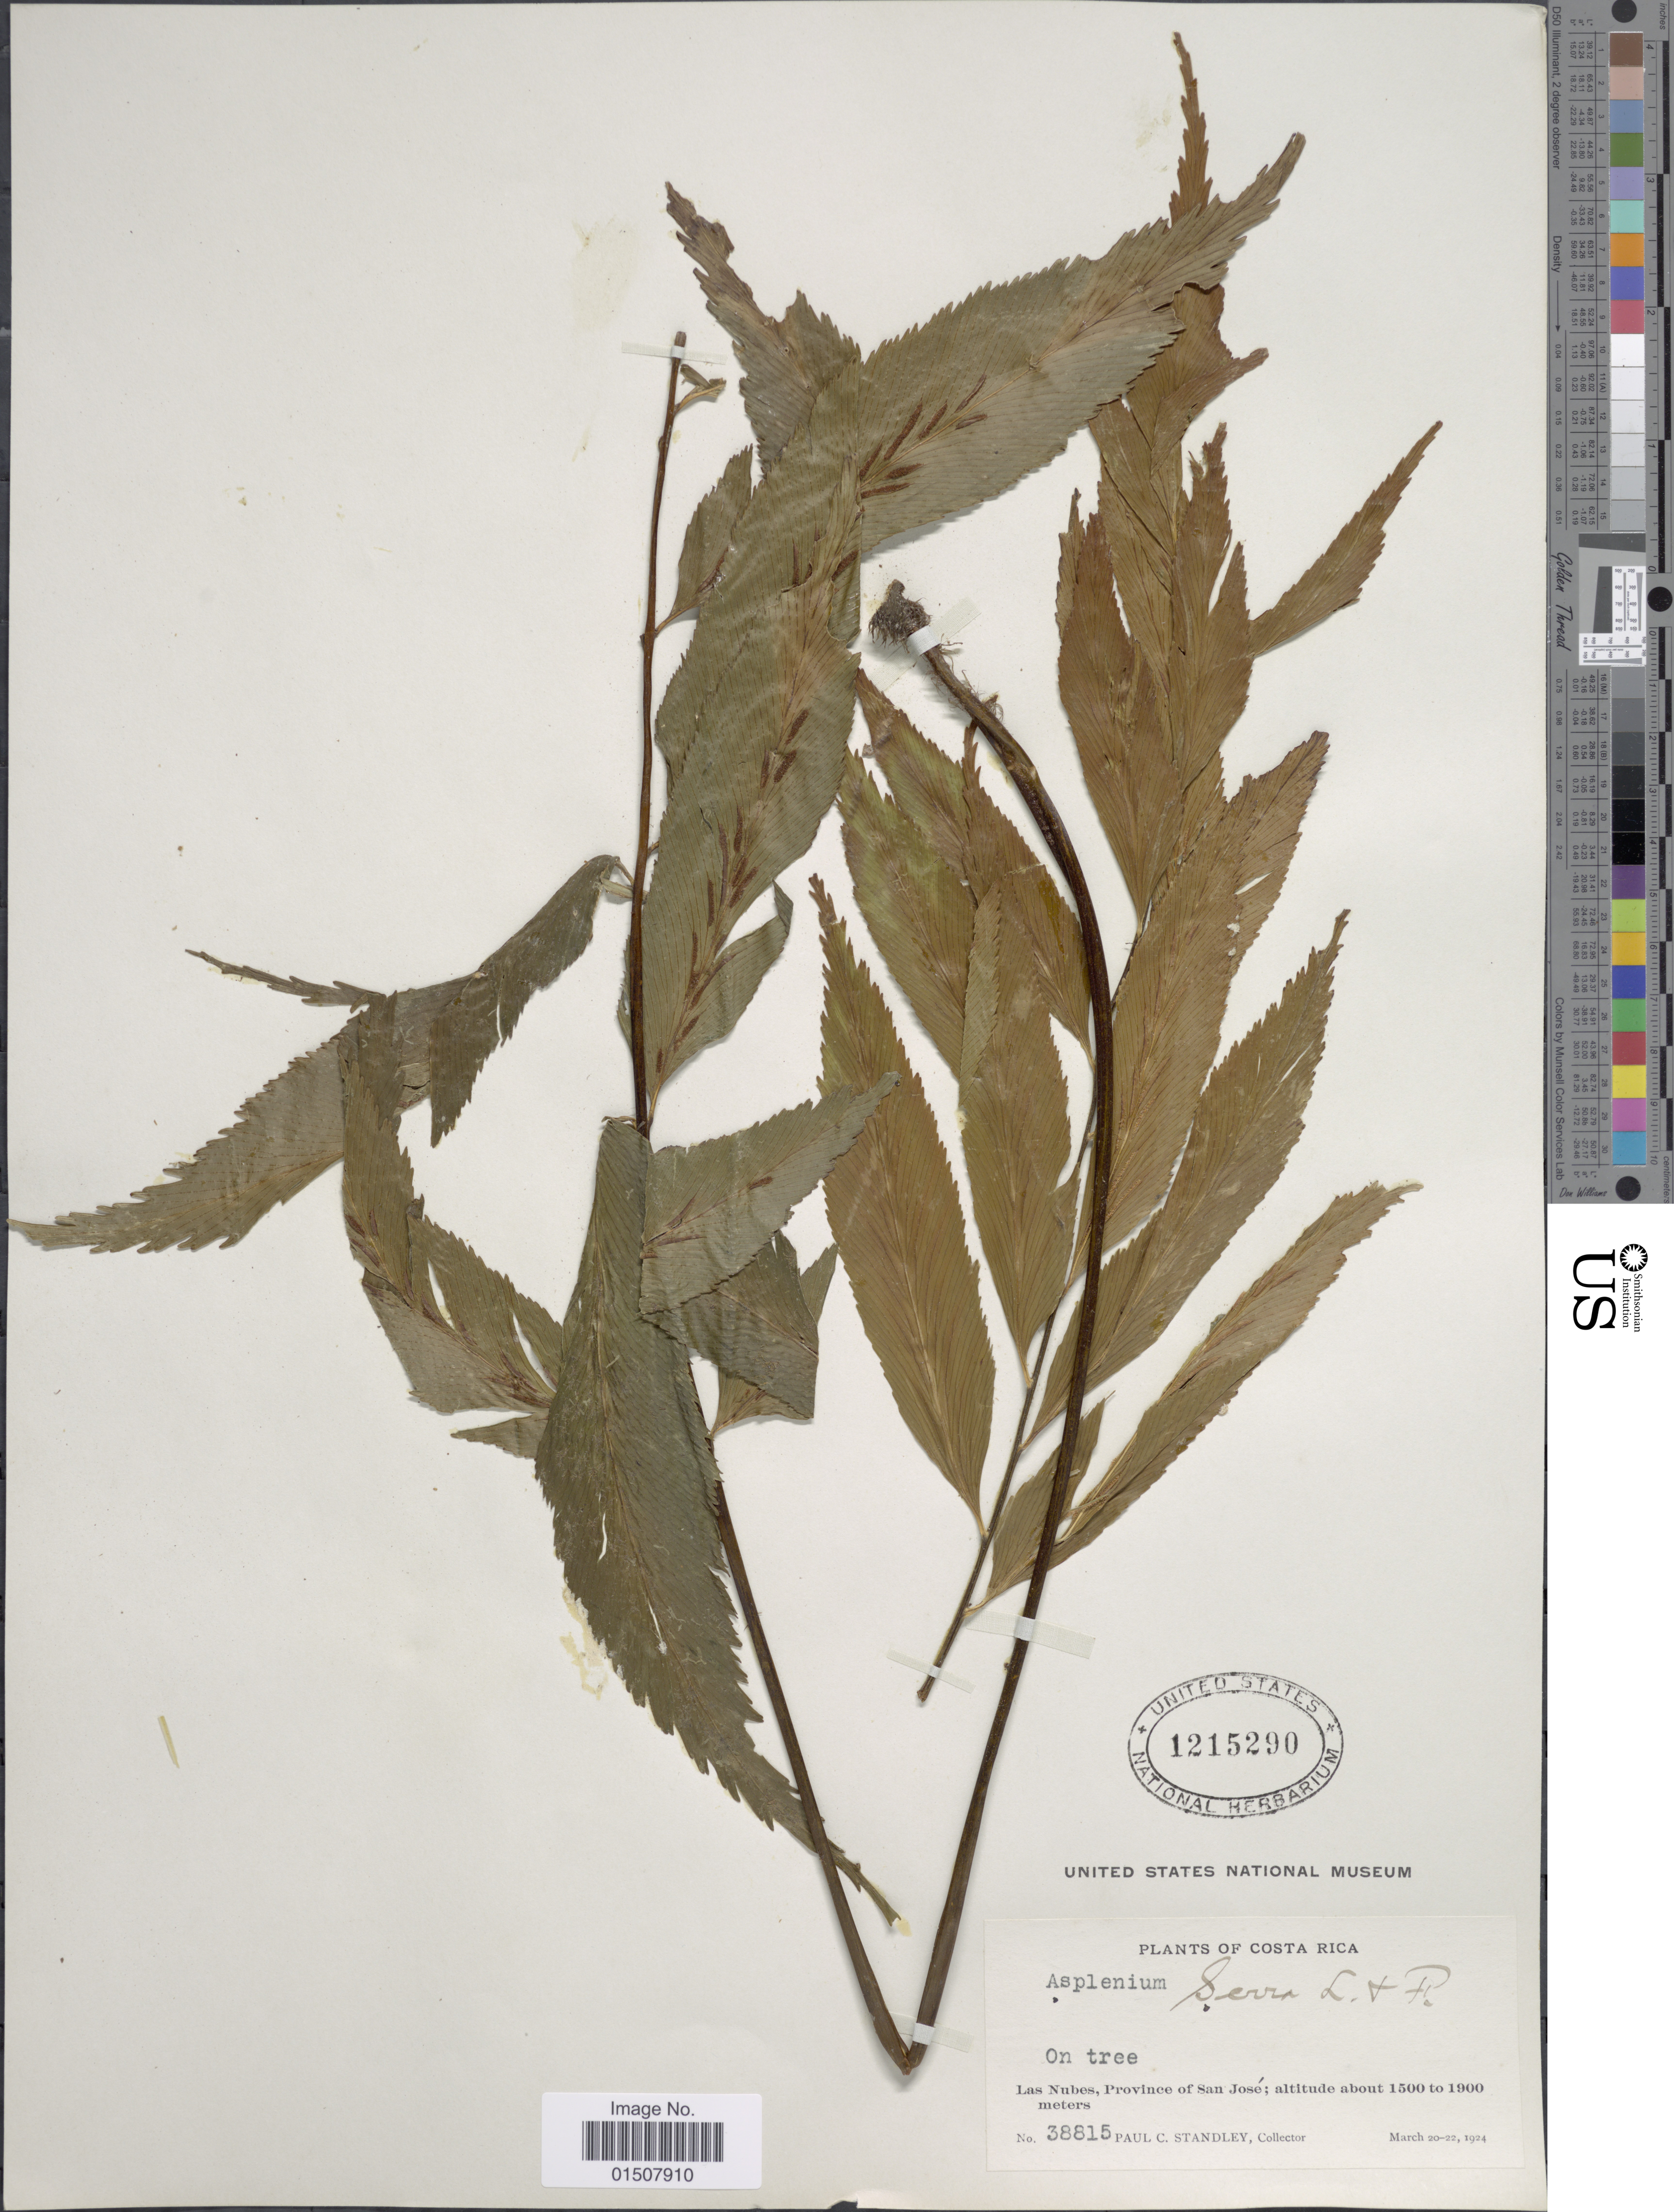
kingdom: Plantae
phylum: Tracheophyta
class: Polypodiopsida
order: Polypodiales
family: Aspleniaceae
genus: Asplenium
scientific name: Asplenium serra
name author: Langsd. & Fisch.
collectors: P. C. Standley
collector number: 38815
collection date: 1924-03-20/1924-03-22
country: Costa Rica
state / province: San José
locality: Las Nubes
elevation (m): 1500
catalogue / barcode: US 1215290